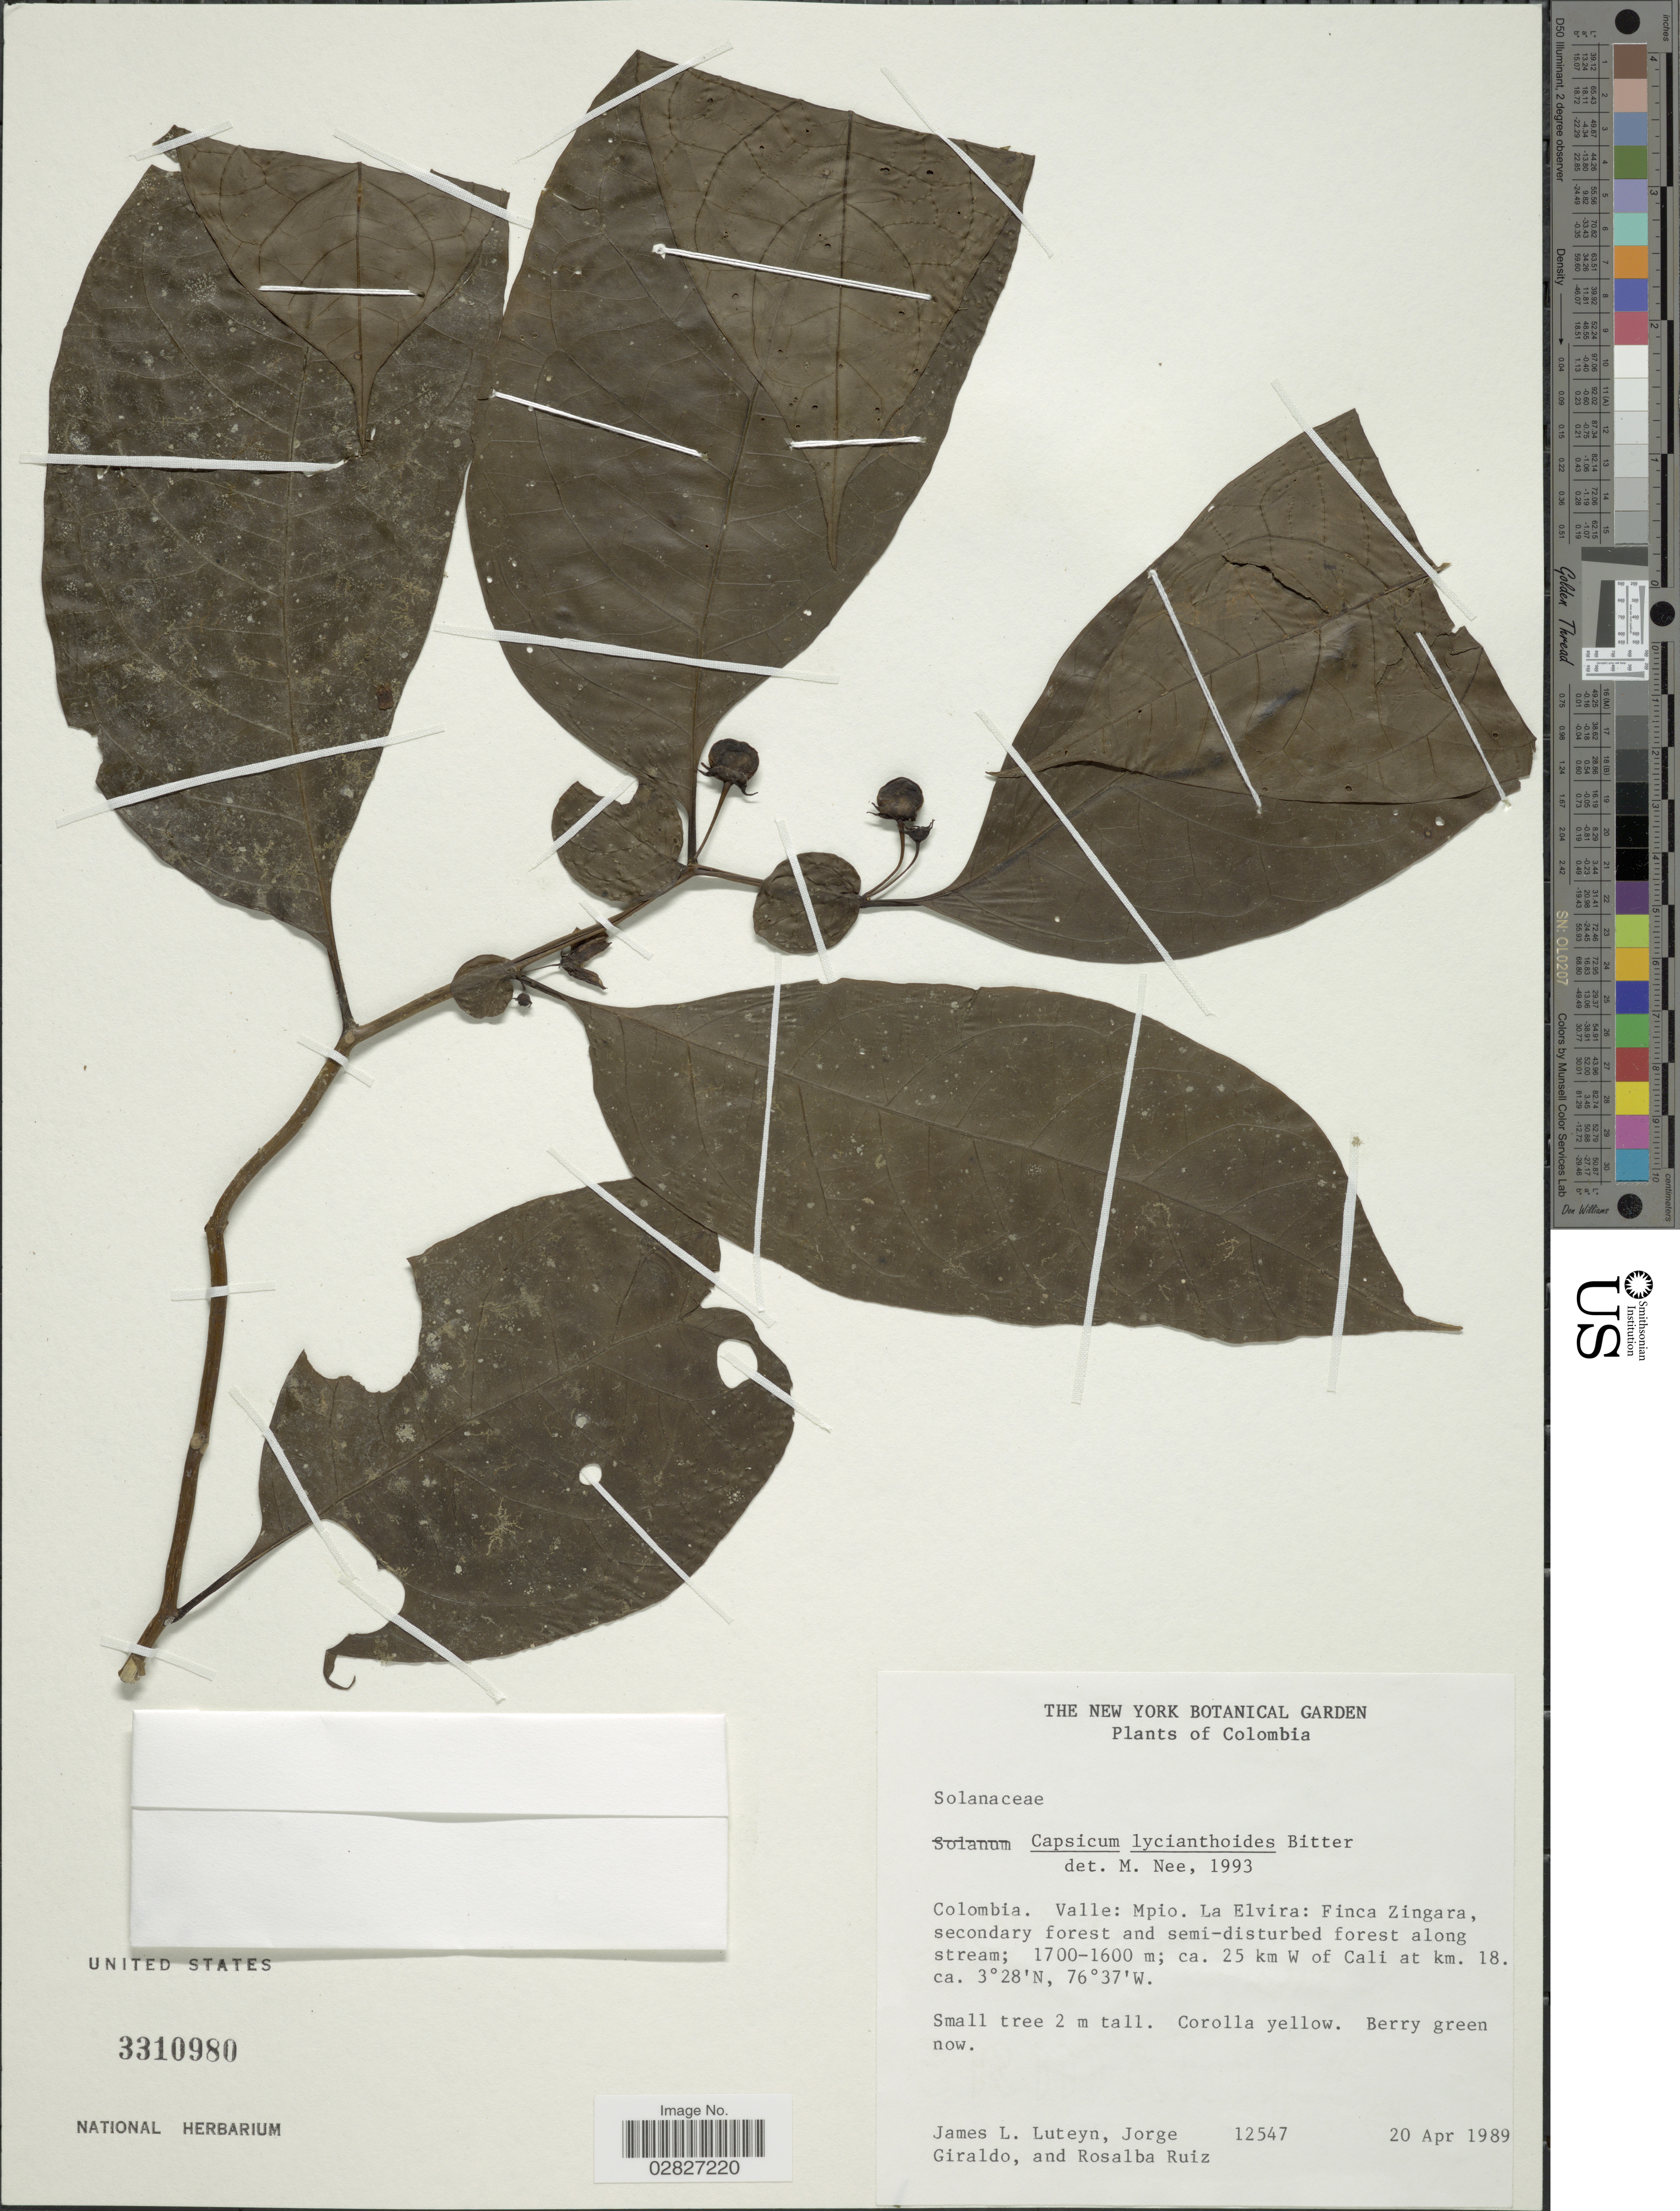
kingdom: Plantae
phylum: Tracheophyta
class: Magnoliopsida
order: Solanales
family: Solanaceae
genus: Capsicum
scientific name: Capsicum lycianthoides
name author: Bitter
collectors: J. L. Luteyn, J. Giraldo & R. Ruiz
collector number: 12547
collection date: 1989-04-20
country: Colombia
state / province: Valle del Cauca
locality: Valle: Mpio. La Elvira: Finca Zingara, secondary forest and semi-disturbed forest along stream; 25 km W of Cali at km. 18.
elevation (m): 1600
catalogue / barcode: US 3310980